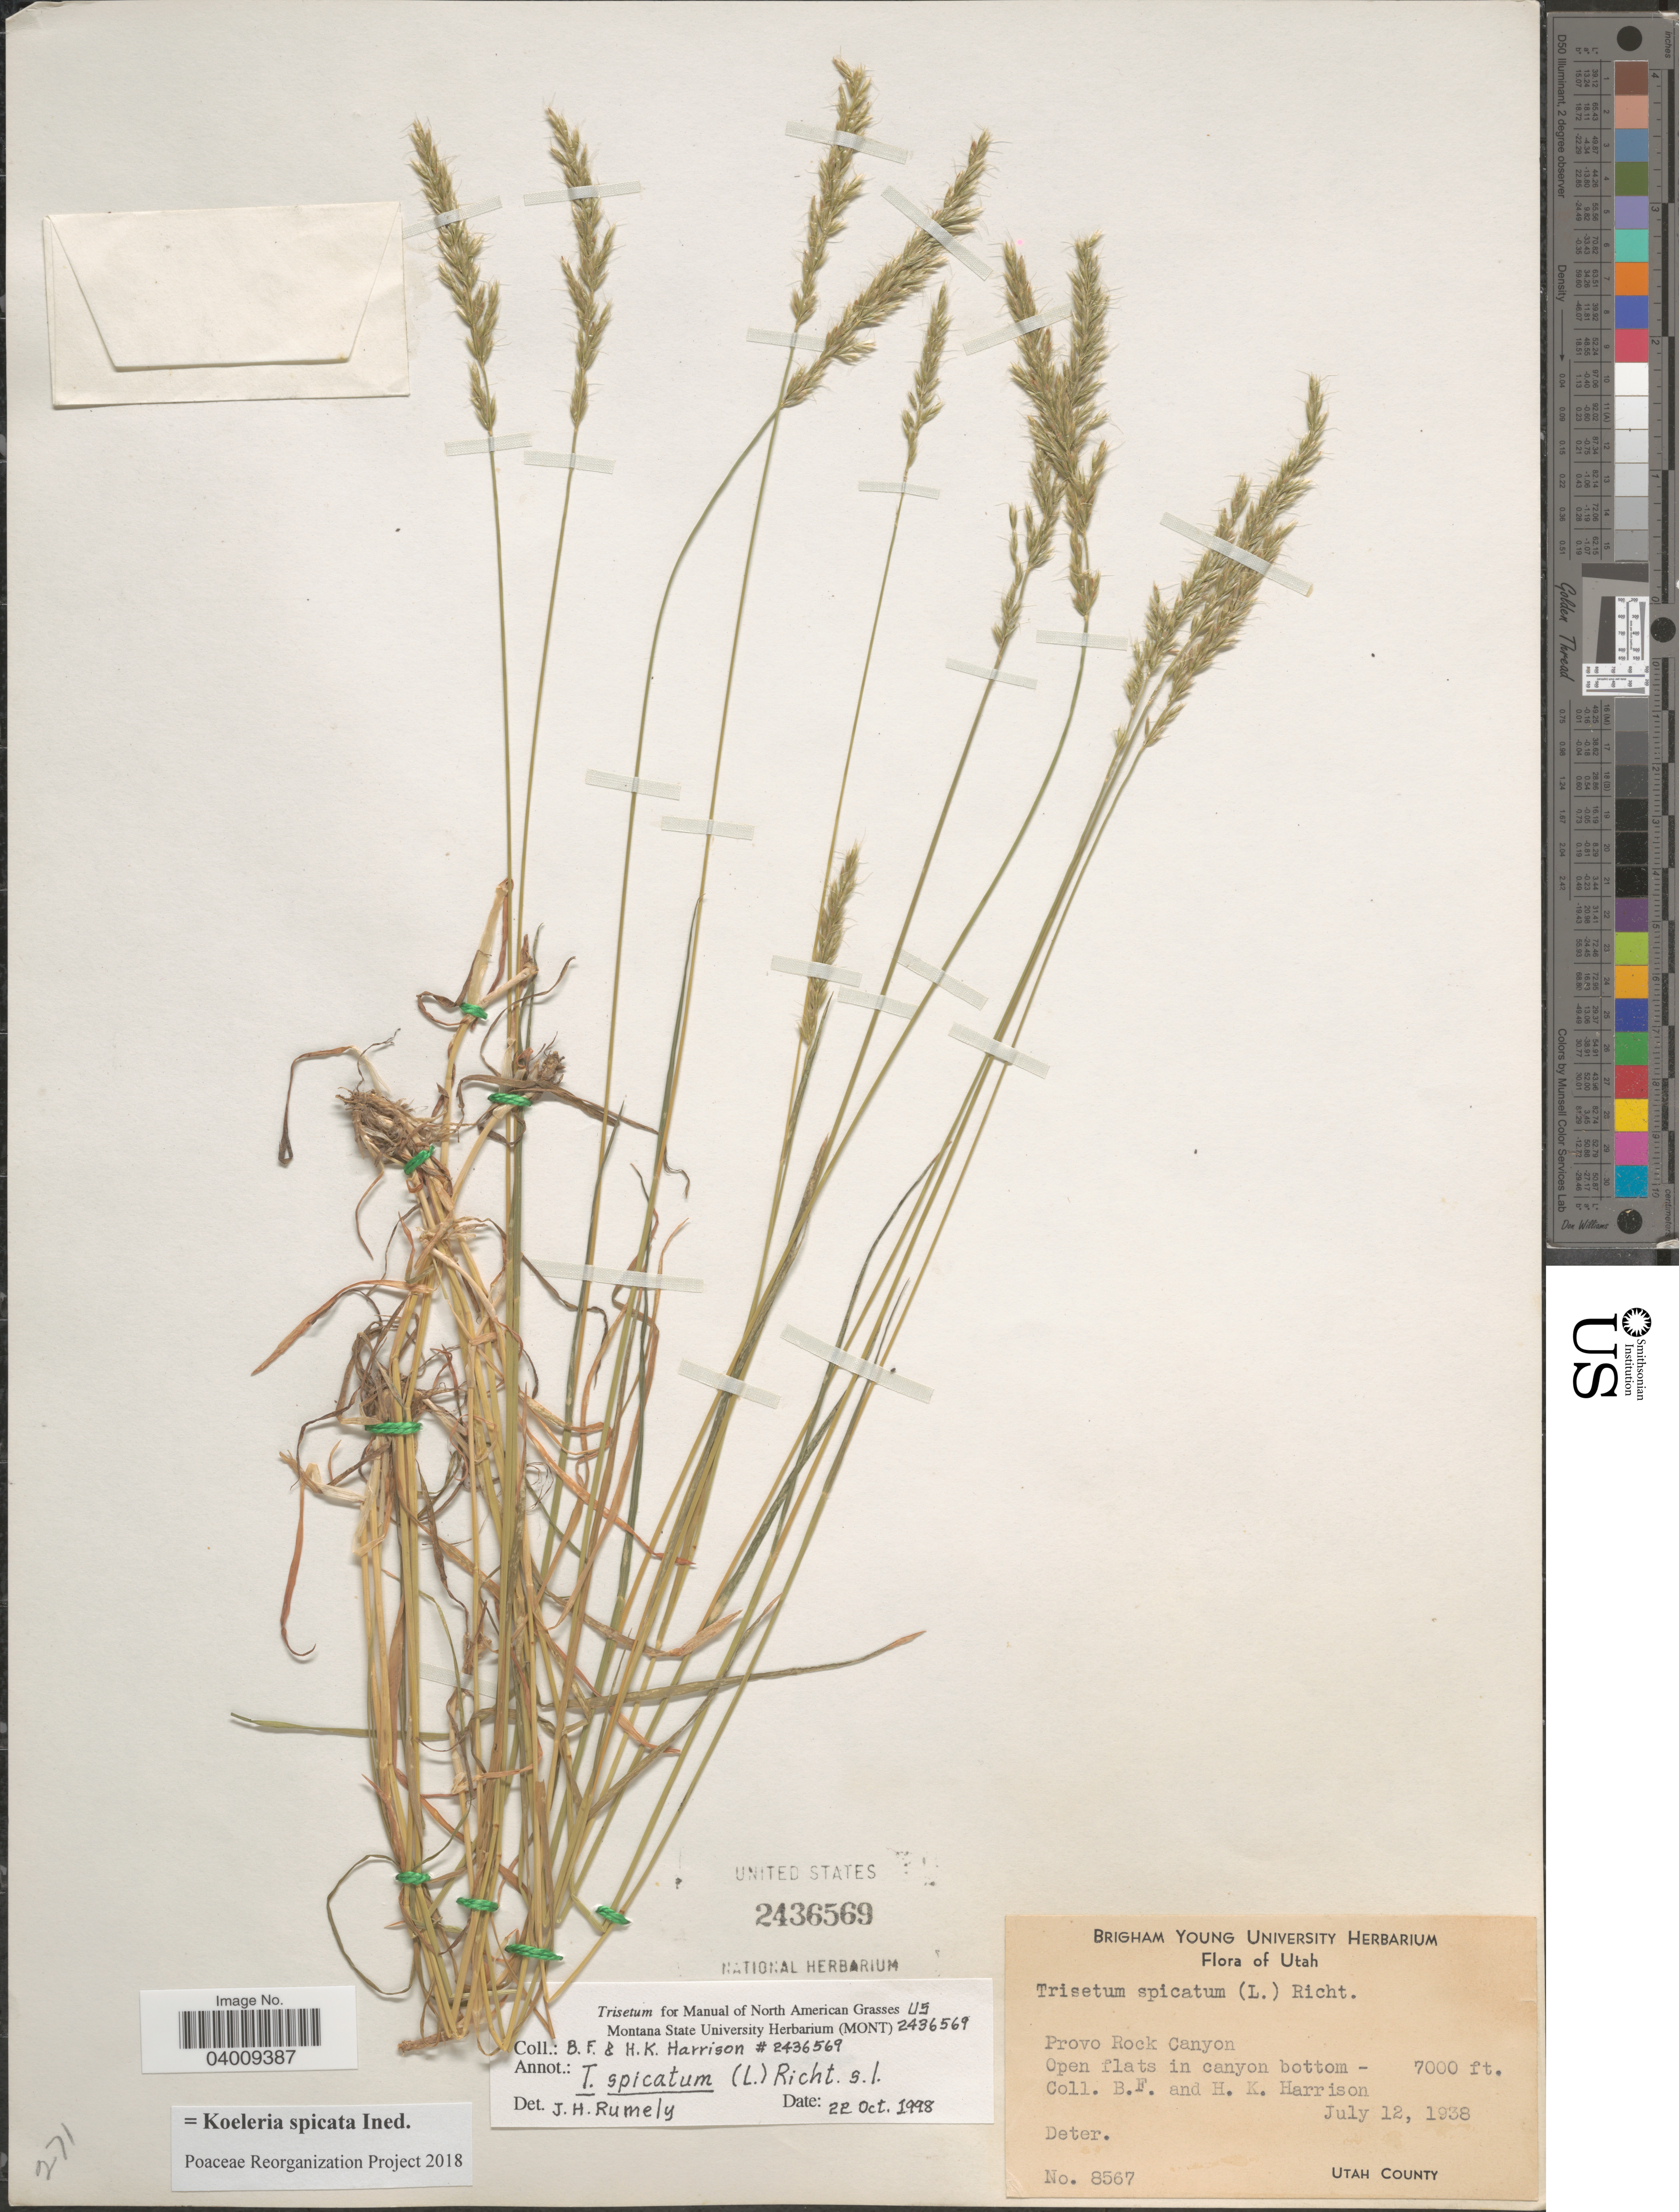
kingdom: Plantae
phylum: Tracheophyta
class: Liliopsida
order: Poales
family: Poaceae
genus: Koeleria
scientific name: Koeleria spicata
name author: (L.) Barberá et al.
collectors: B. F. Harrison & H. Harrison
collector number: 8567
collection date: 1938-07-12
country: United States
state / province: Utah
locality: Provo Rock Canyon. Utah County.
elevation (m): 2134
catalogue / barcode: US 2436569